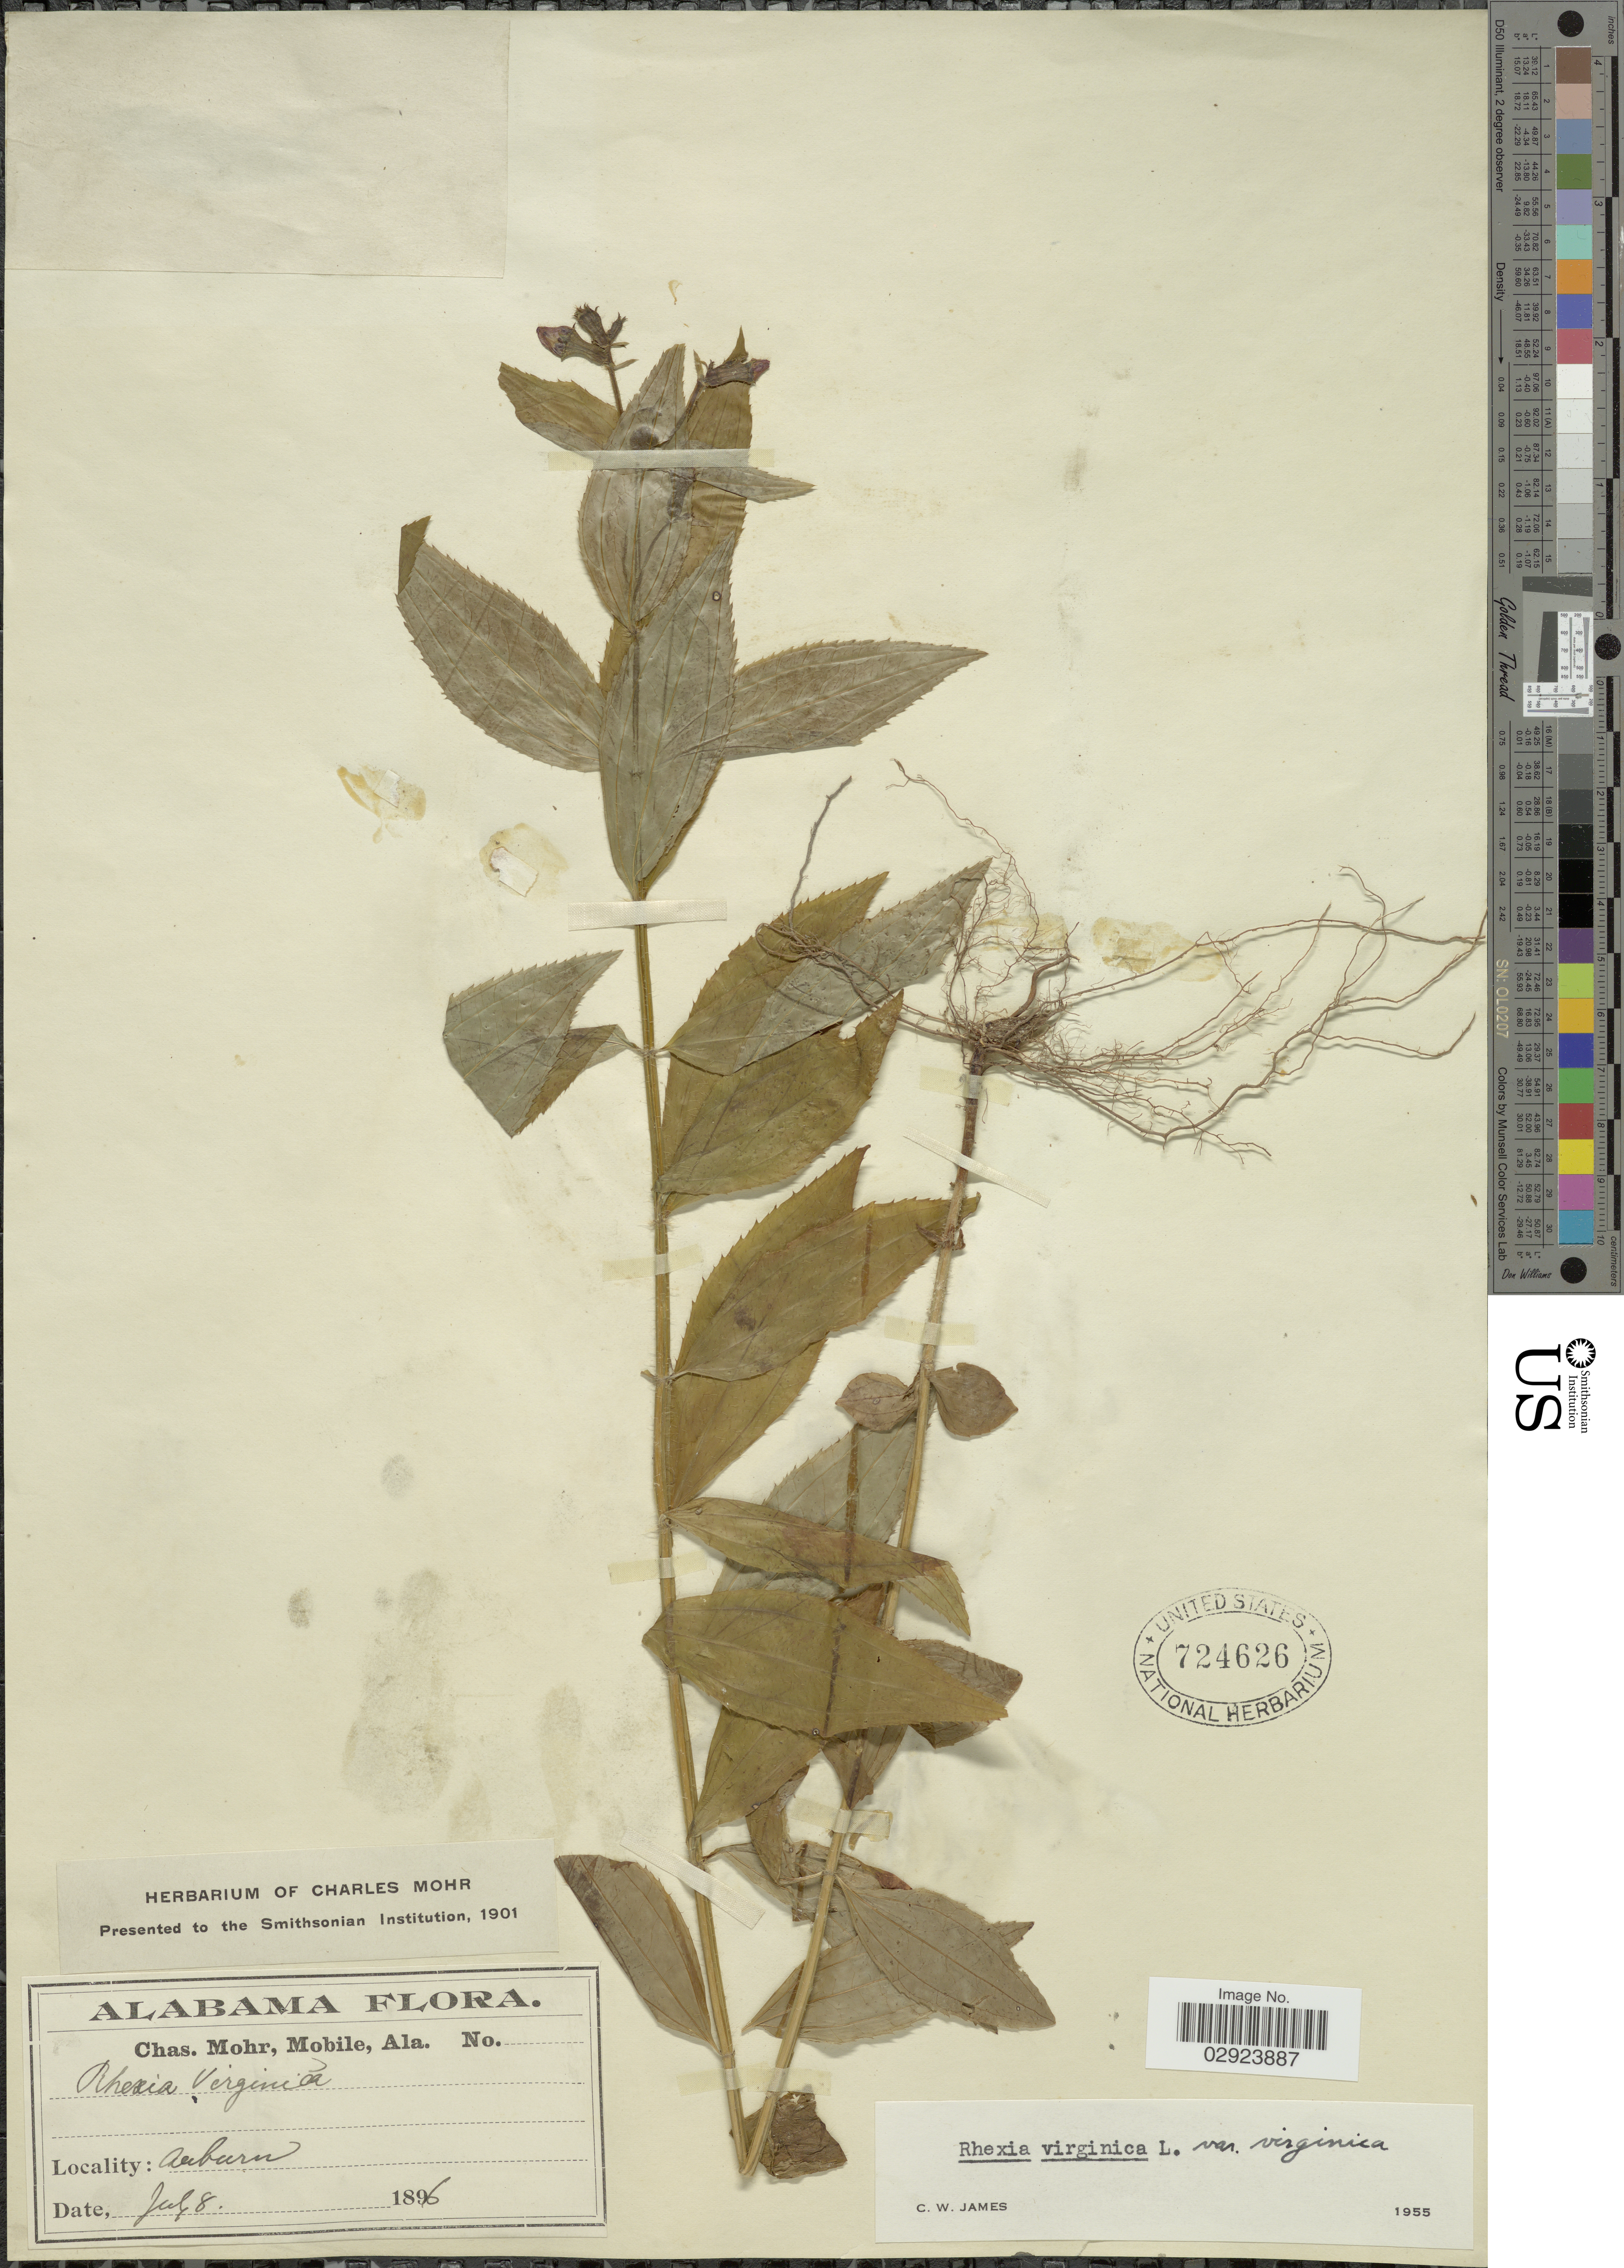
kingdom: Plantae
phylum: Tracheophyta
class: Magnoliopsida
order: Myrtales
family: Melastomataceae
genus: Rhexia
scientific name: Rhexia virginica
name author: L.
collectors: Mohr, C. T. (herbarium)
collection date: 1896-07-08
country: United States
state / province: Alabama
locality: Auburn.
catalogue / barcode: US 724626